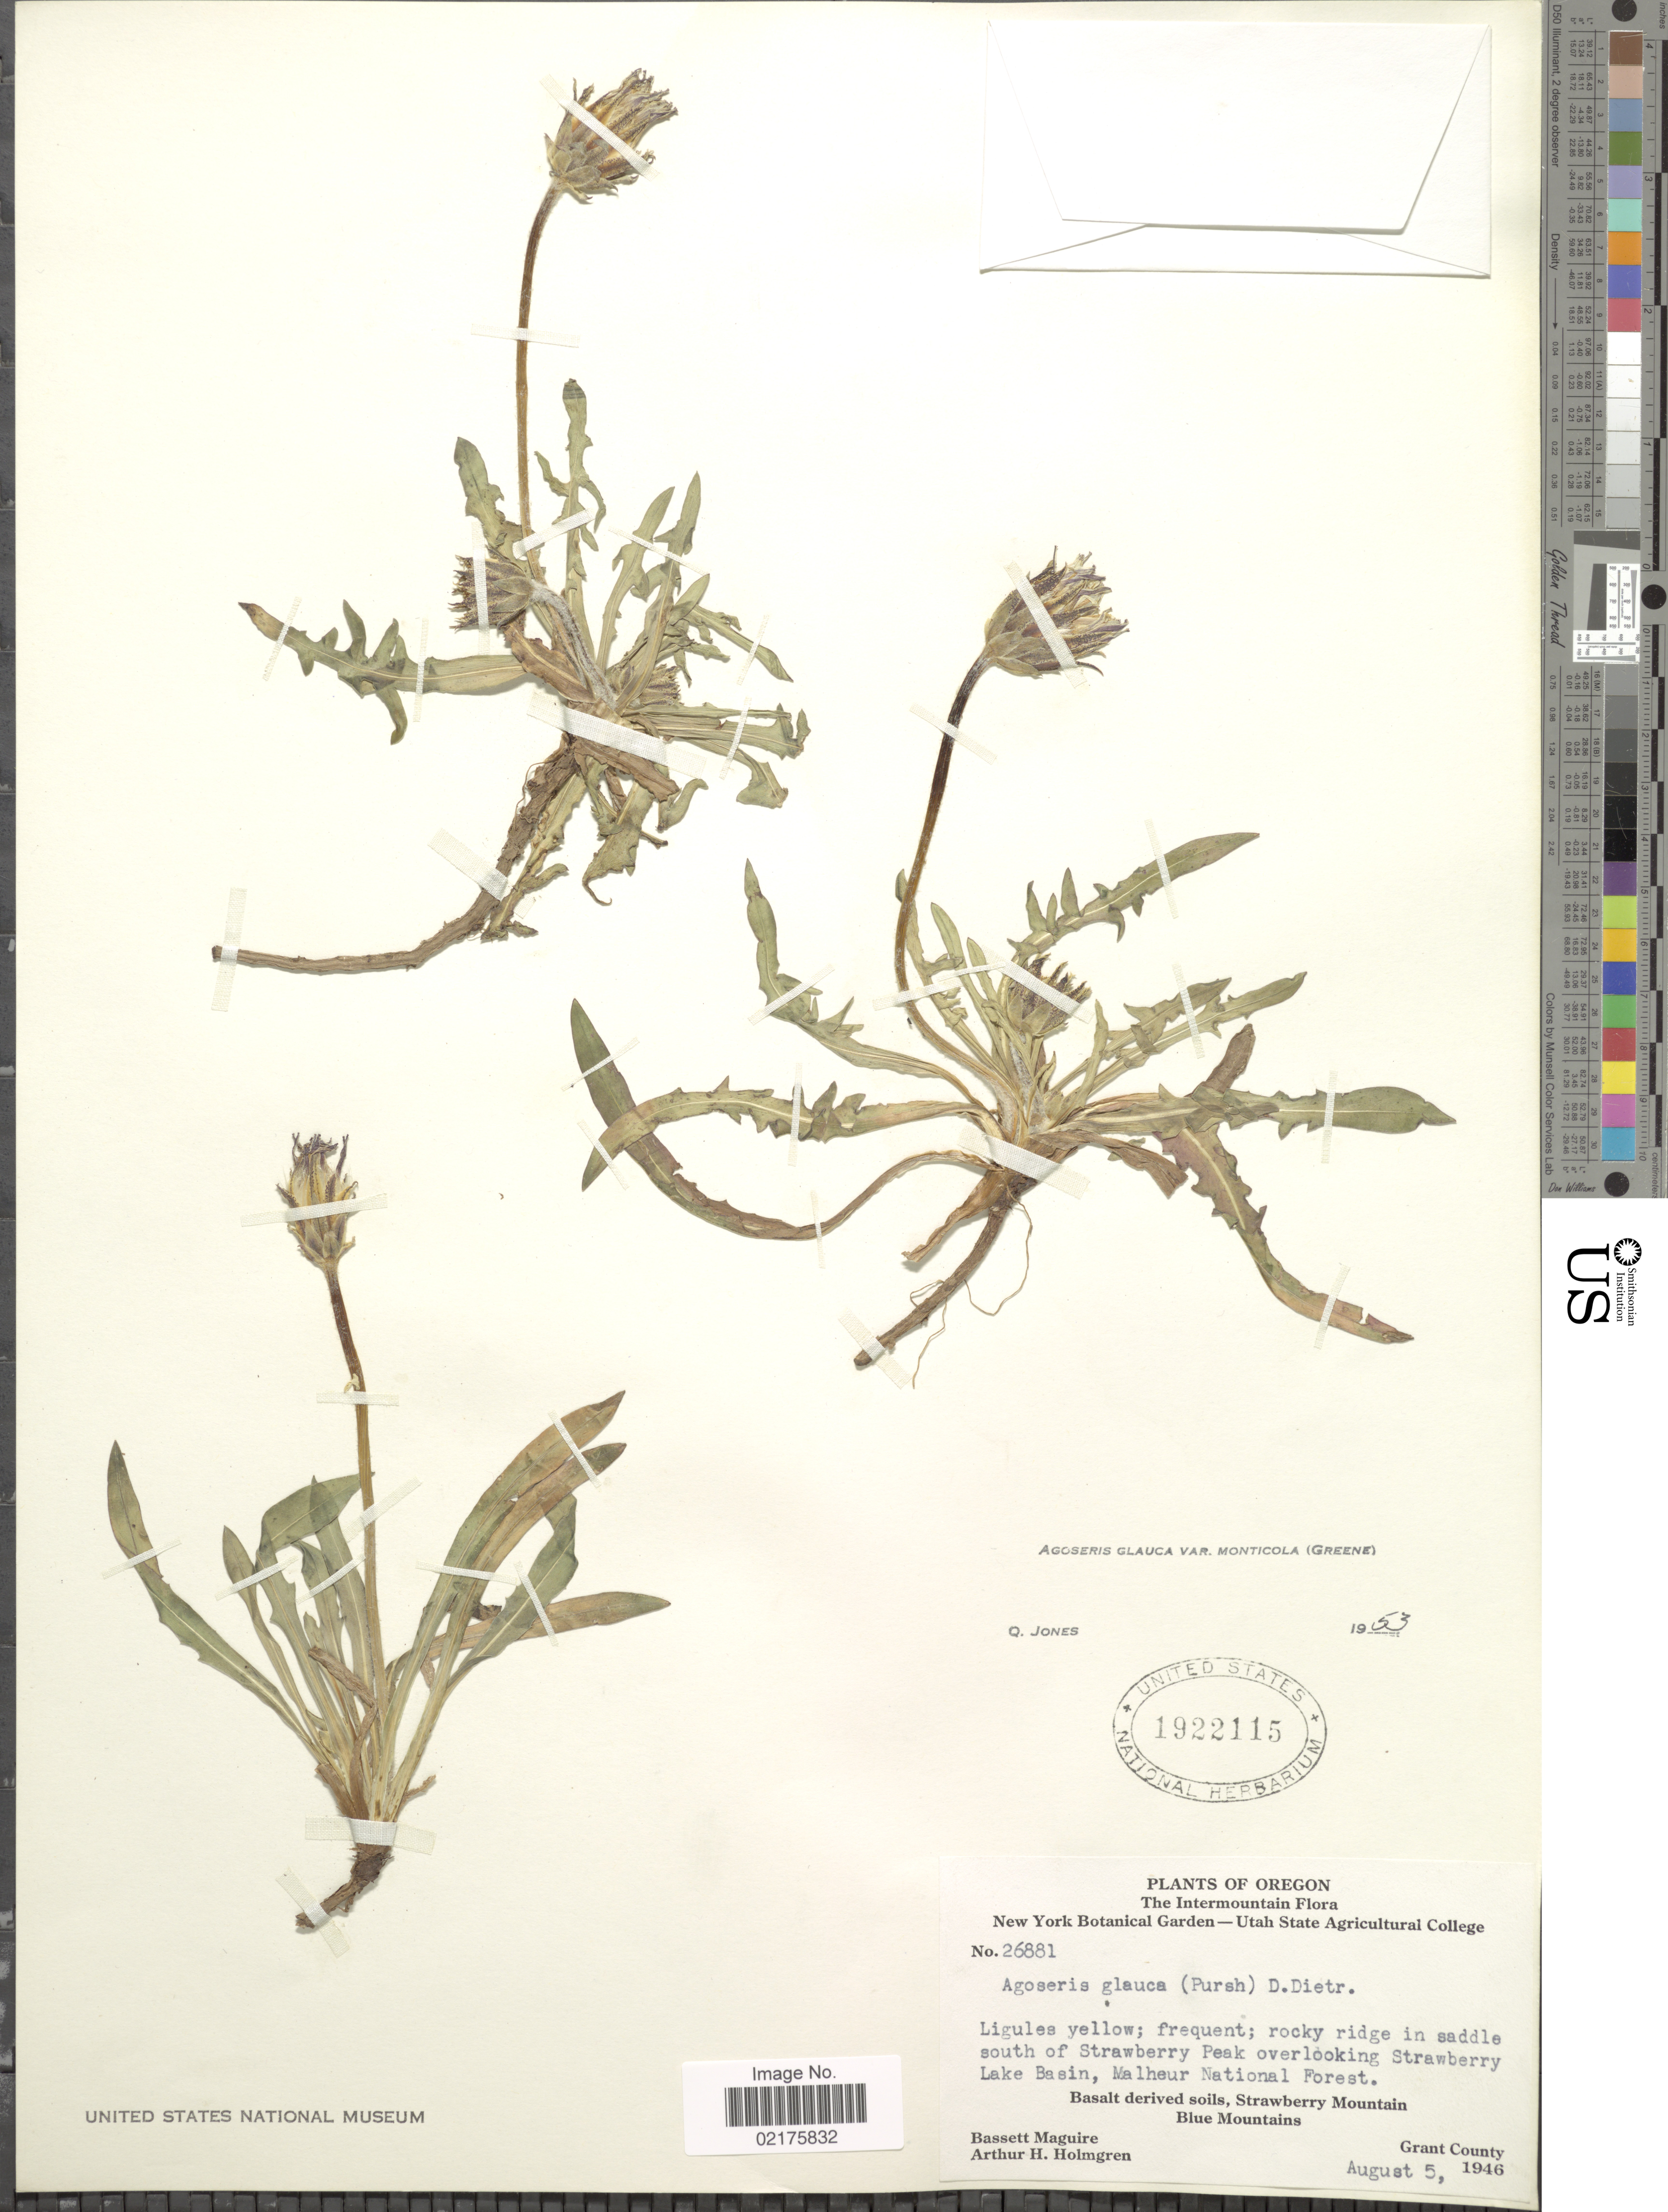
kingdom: Plantae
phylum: Tracheophyta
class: Magnoliopsida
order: Asterales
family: Asteraceae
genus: Agoseris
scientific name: Agoseris monticola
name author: Greene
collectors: B. Maguire & A. H. Holmgren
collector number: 26881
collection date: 1946-08-05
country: United States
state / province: Oregon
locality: The Intermountain, rocky ridge in saddle south of Strawberry Peak overlooking Strawberry Lake Basin, Malheur National Forest, Basalt derived soils, Strawberry Mountain, Blue Mountain, Grant County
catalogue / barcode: US 1922115